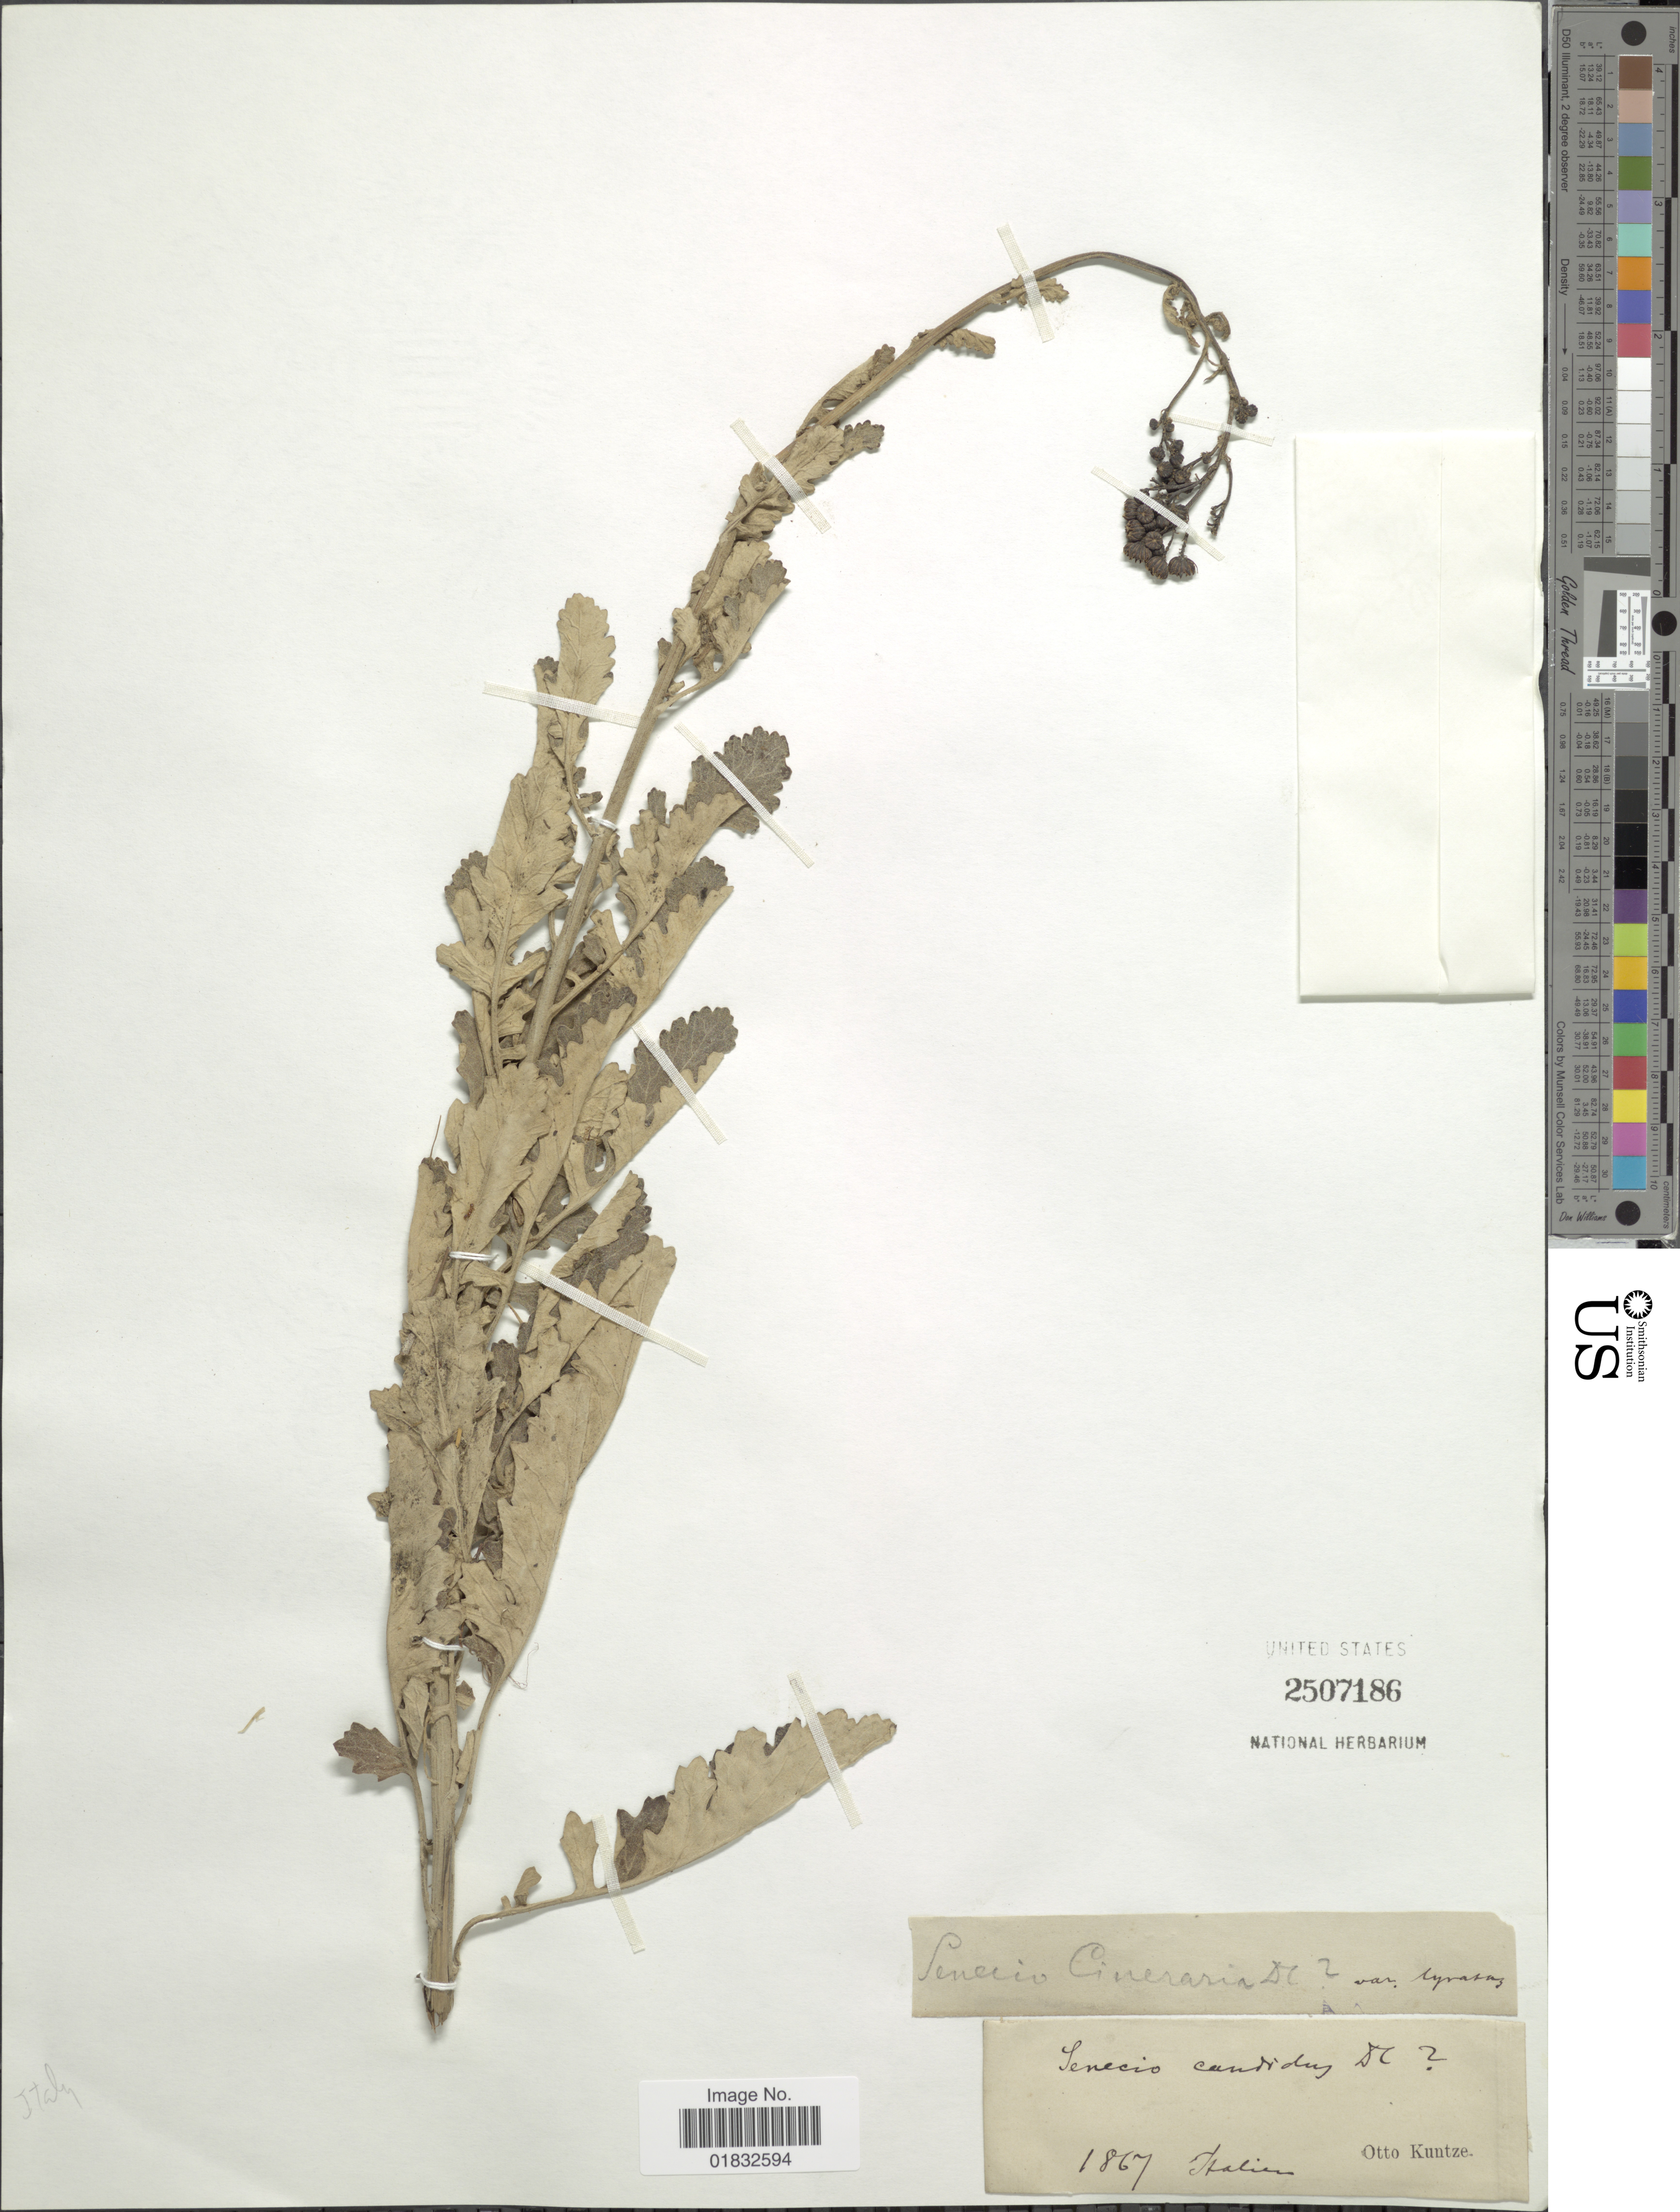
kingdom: Plantae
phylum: Tracheophyta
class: Magnoliopsida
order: Asterales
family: Asteraceae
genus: Jacobaea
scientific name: Jacobaea maritima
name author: (L.) Pelser & Meijden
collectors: C.E.O. Kuntze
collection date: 1867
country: Italy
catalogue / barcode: US 2507186